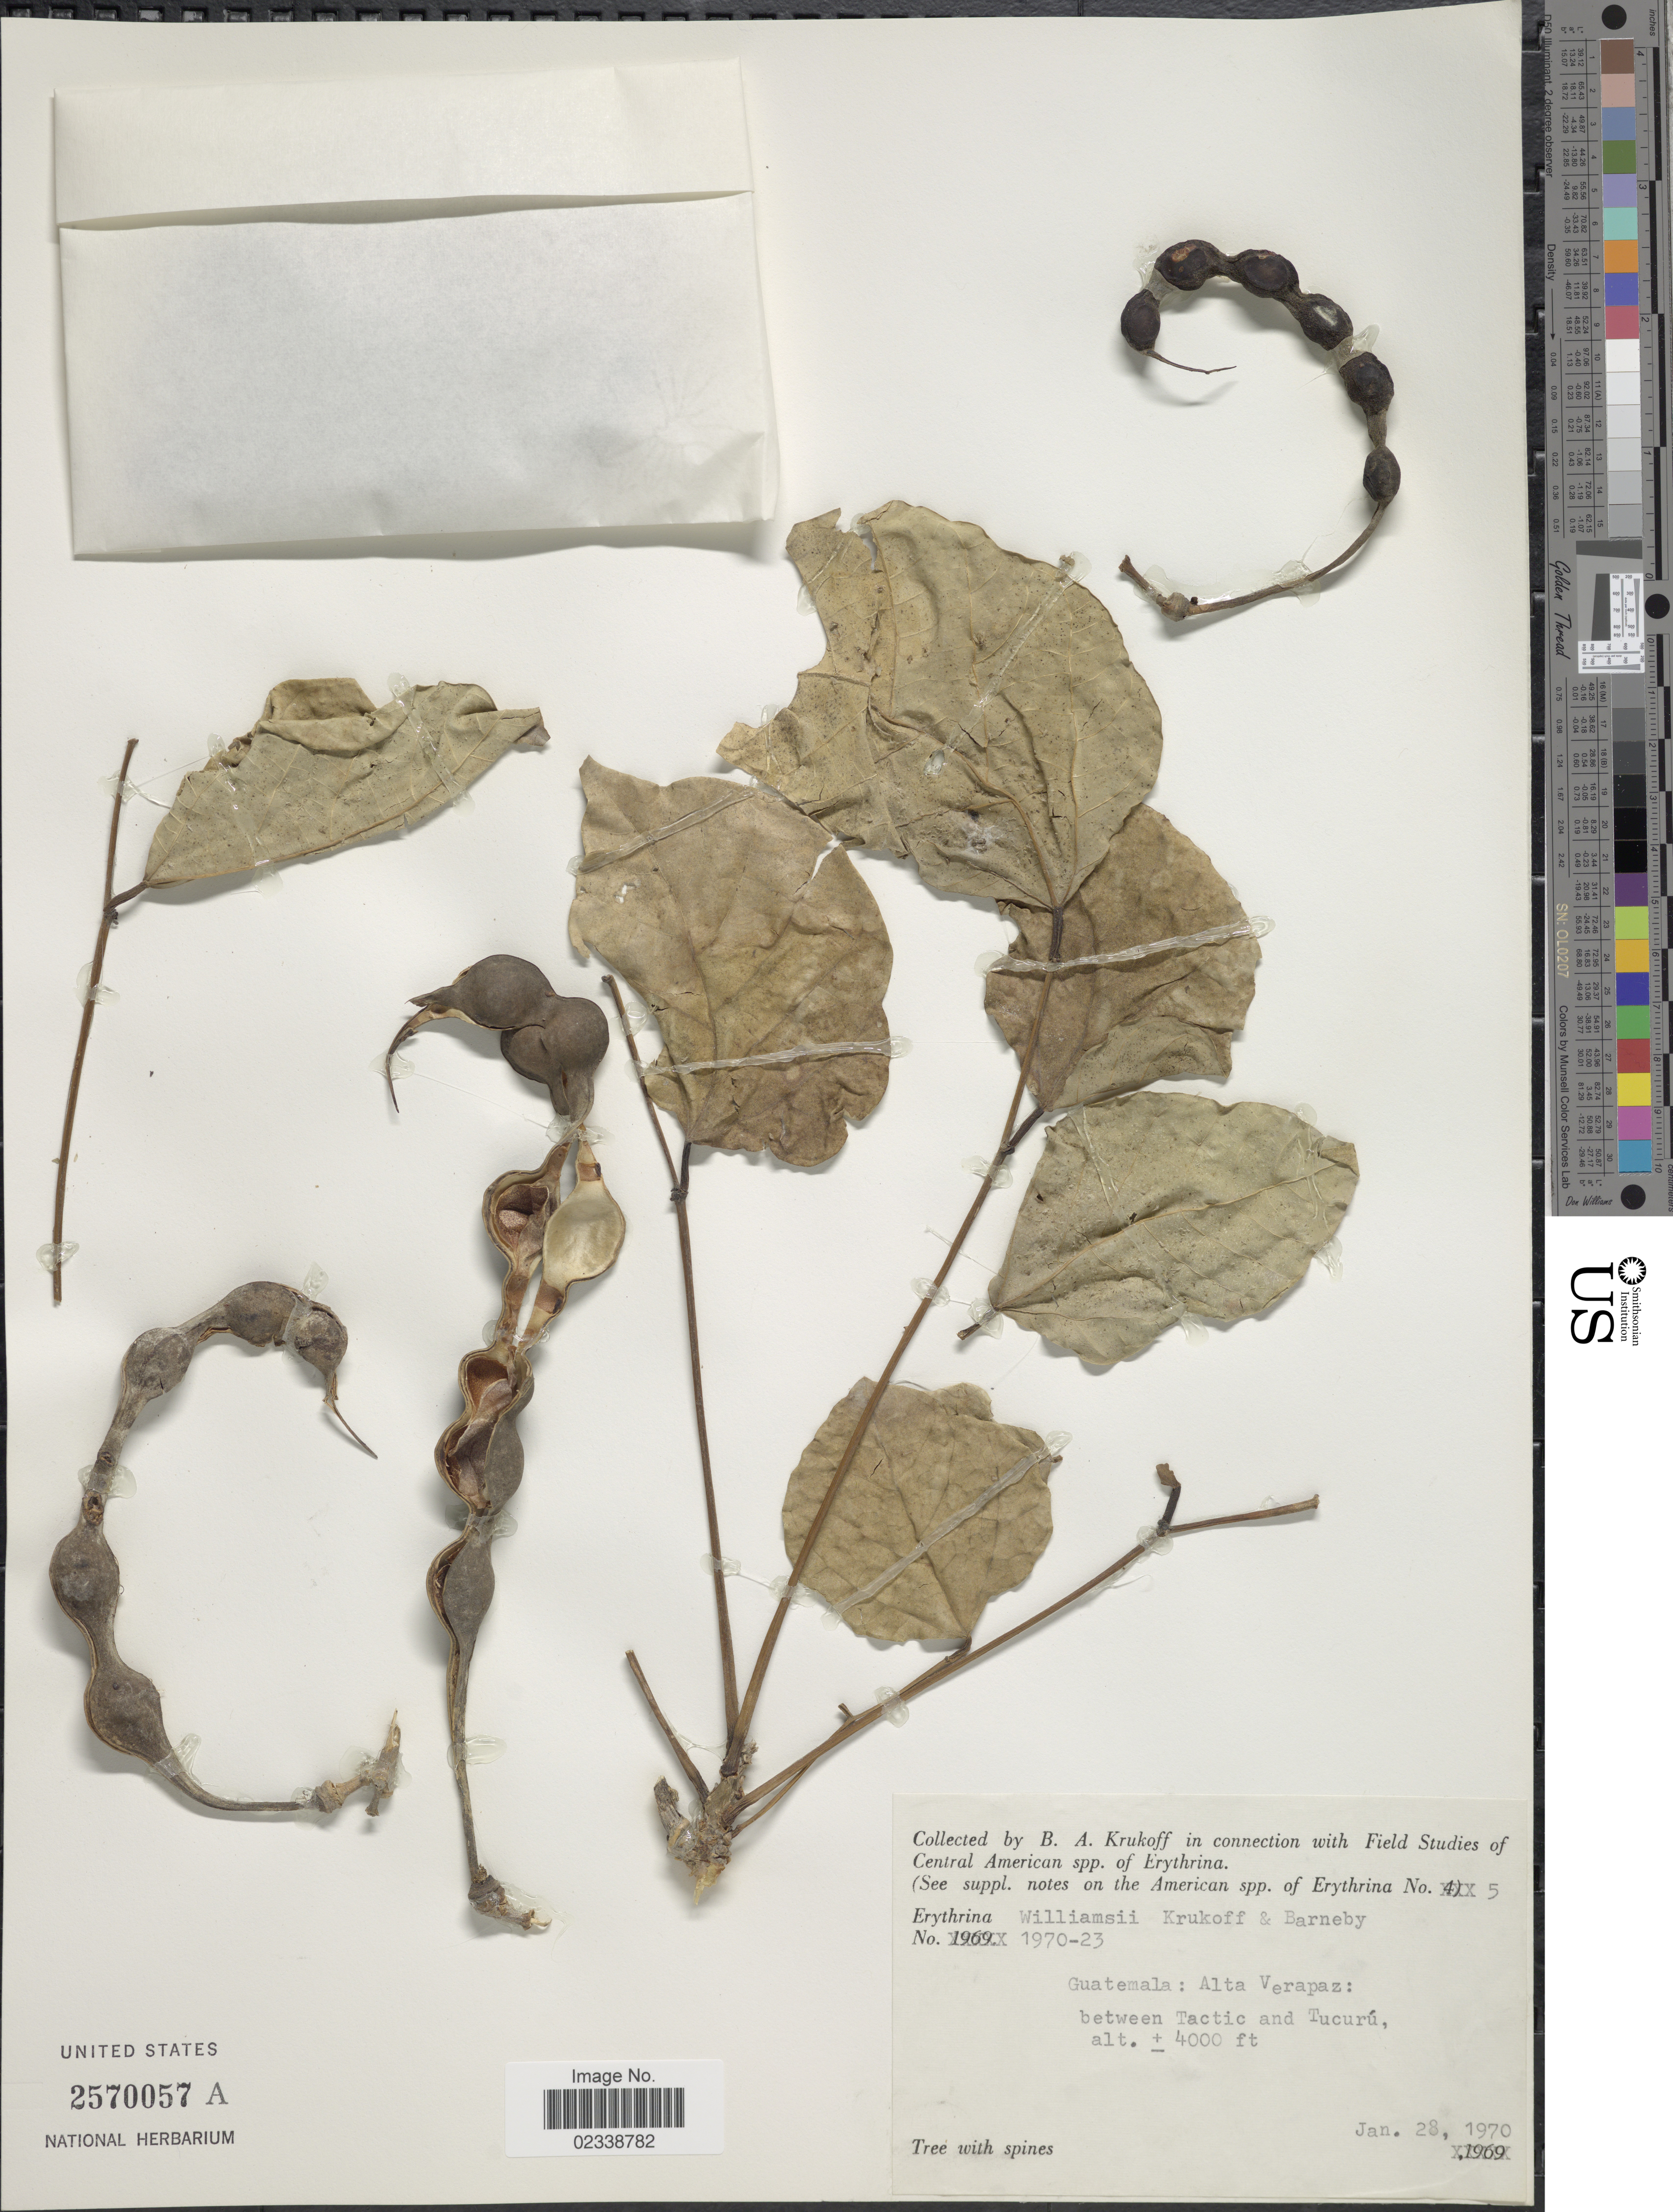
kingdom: Plantae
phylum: Tracheophyta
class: Magnoliopsida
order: Fabales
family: Fabaceae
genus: Erythrina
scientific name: Erythrina williamsii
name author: Krukoff & Barneby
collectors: B. A. Krukoff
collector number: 1970-23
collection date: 1970-01-28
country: Guatemala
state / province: Alta Verapaz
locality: Between Tactic and Tucuru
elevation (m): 1219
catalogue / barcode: US 2570057A